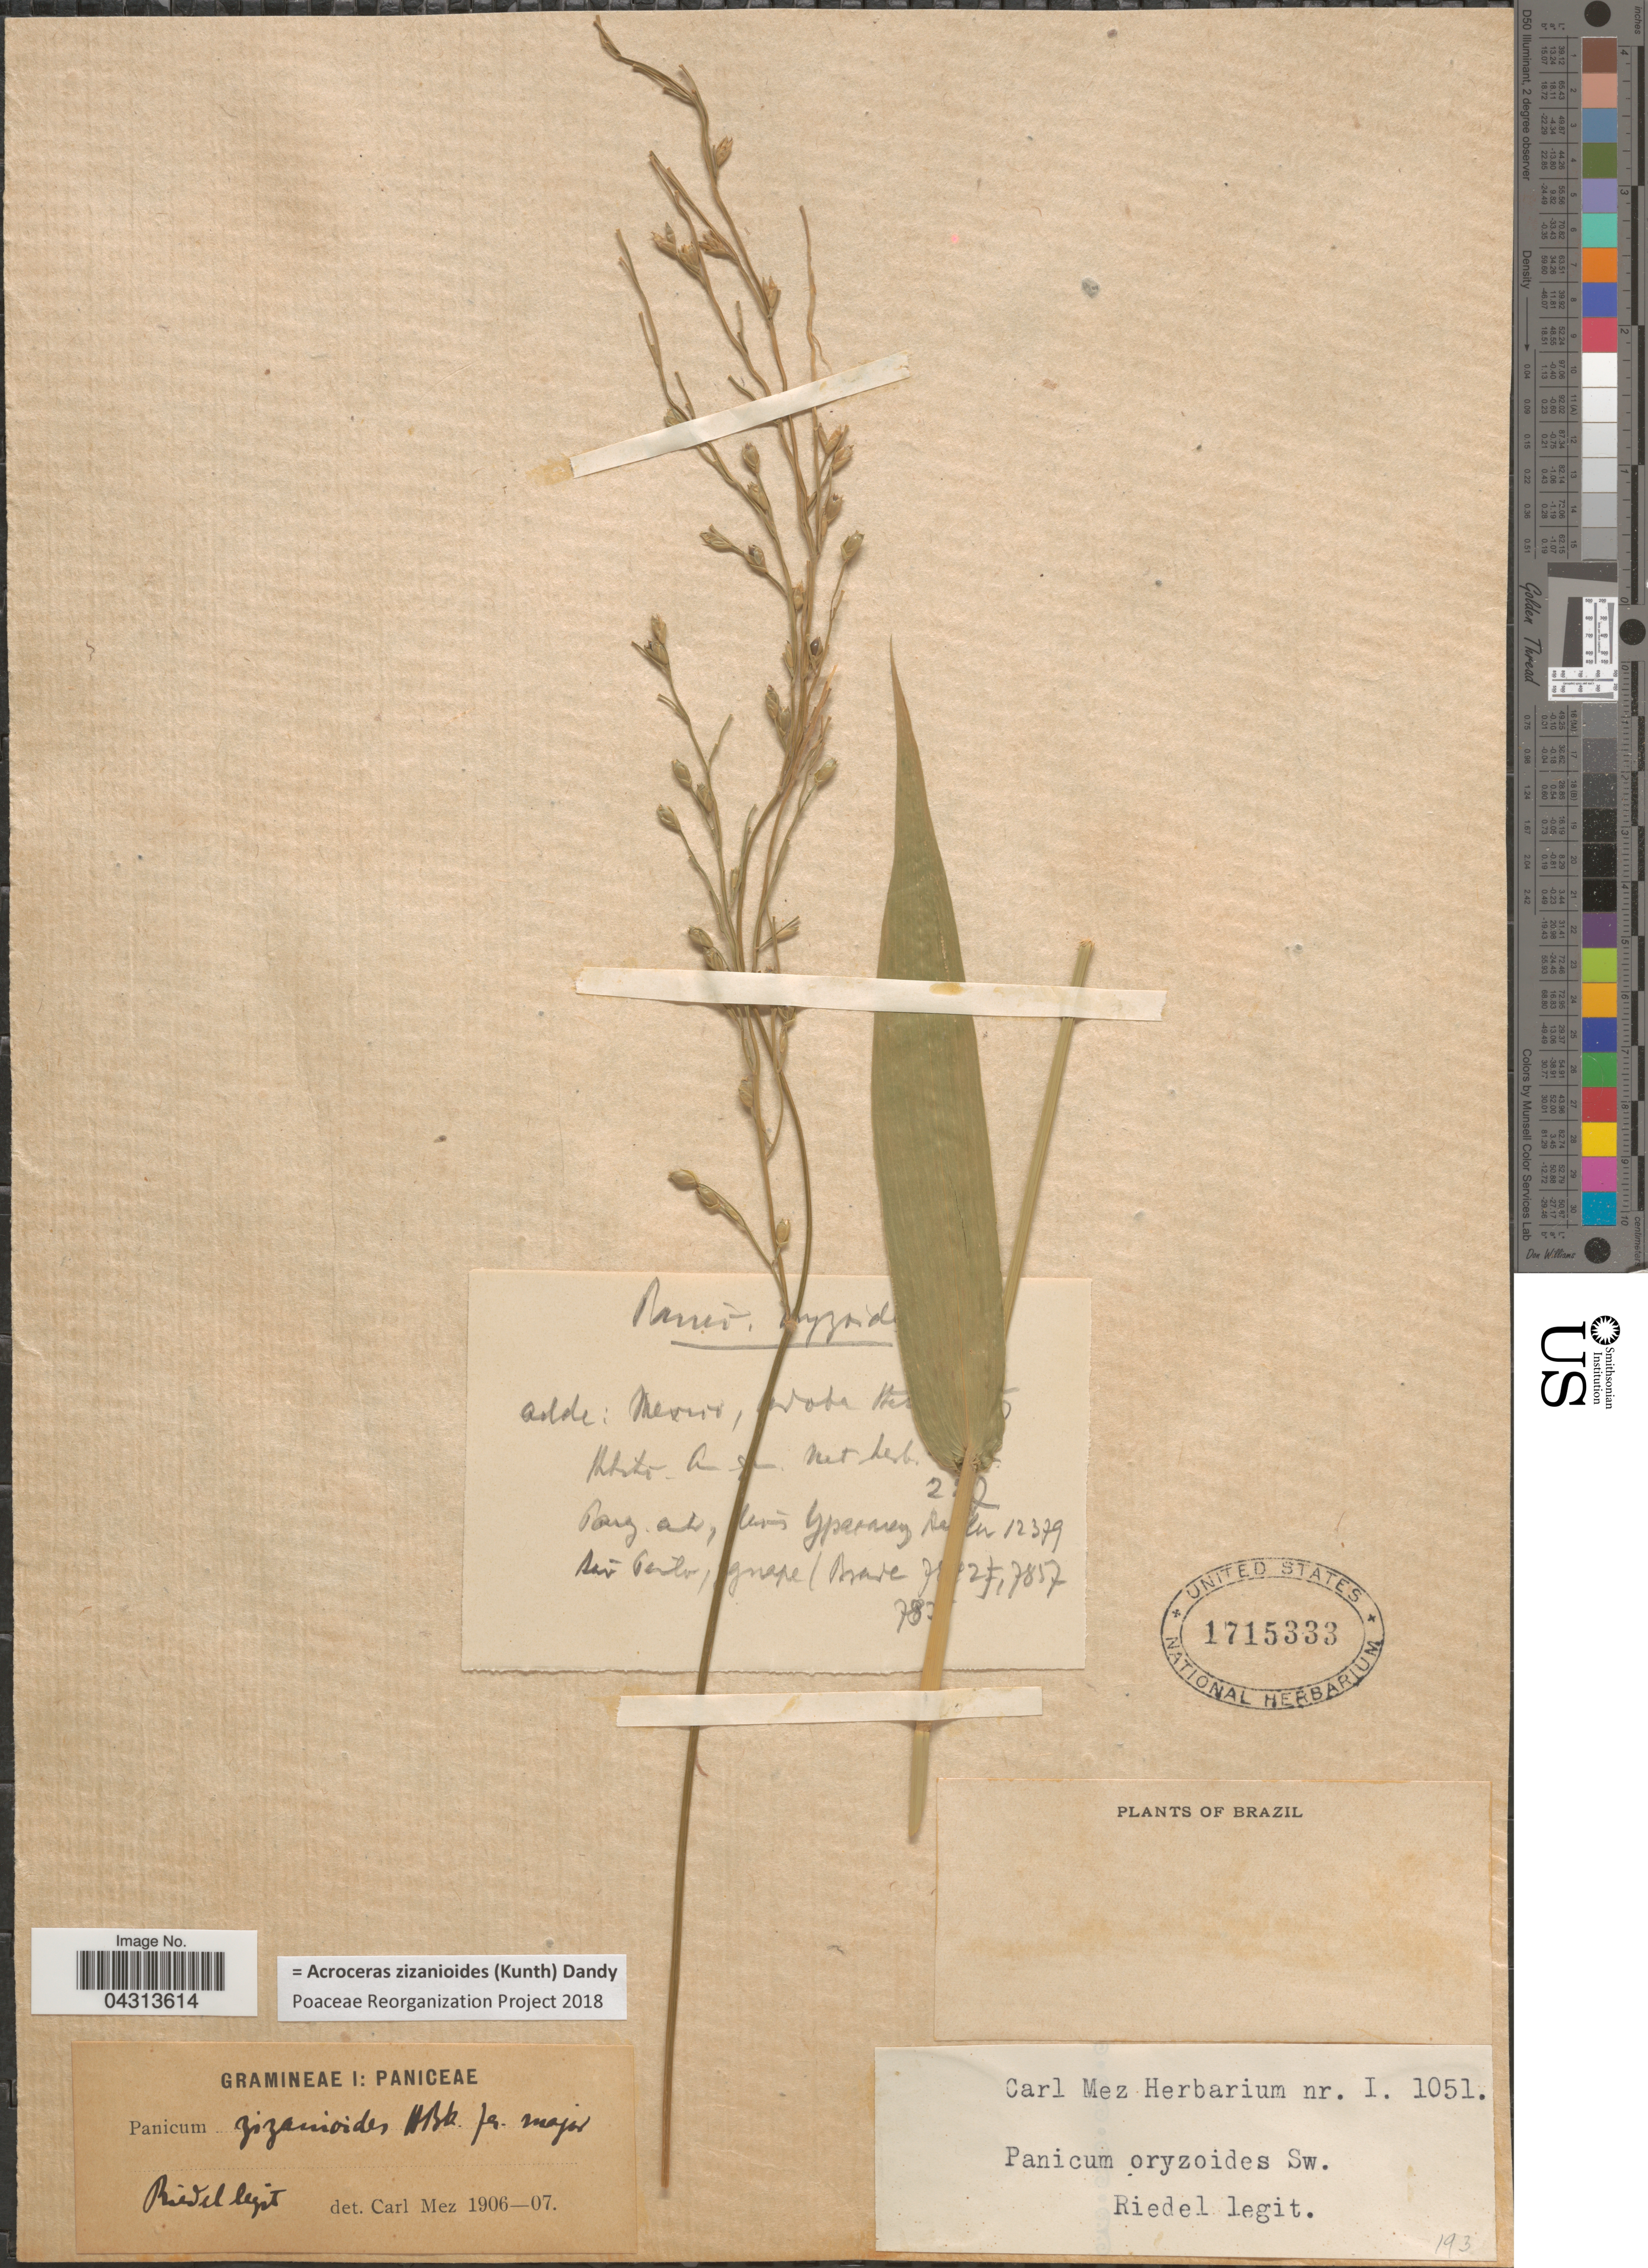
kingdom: Plantae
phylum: Tracheophyta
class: Liliopsida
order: Poales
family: Poaceae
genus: Acroceras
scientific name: Acroceras zizanioides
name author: (Kunth) Dandy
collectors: Riedel, --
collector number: I.1051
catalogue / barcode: US 1715333